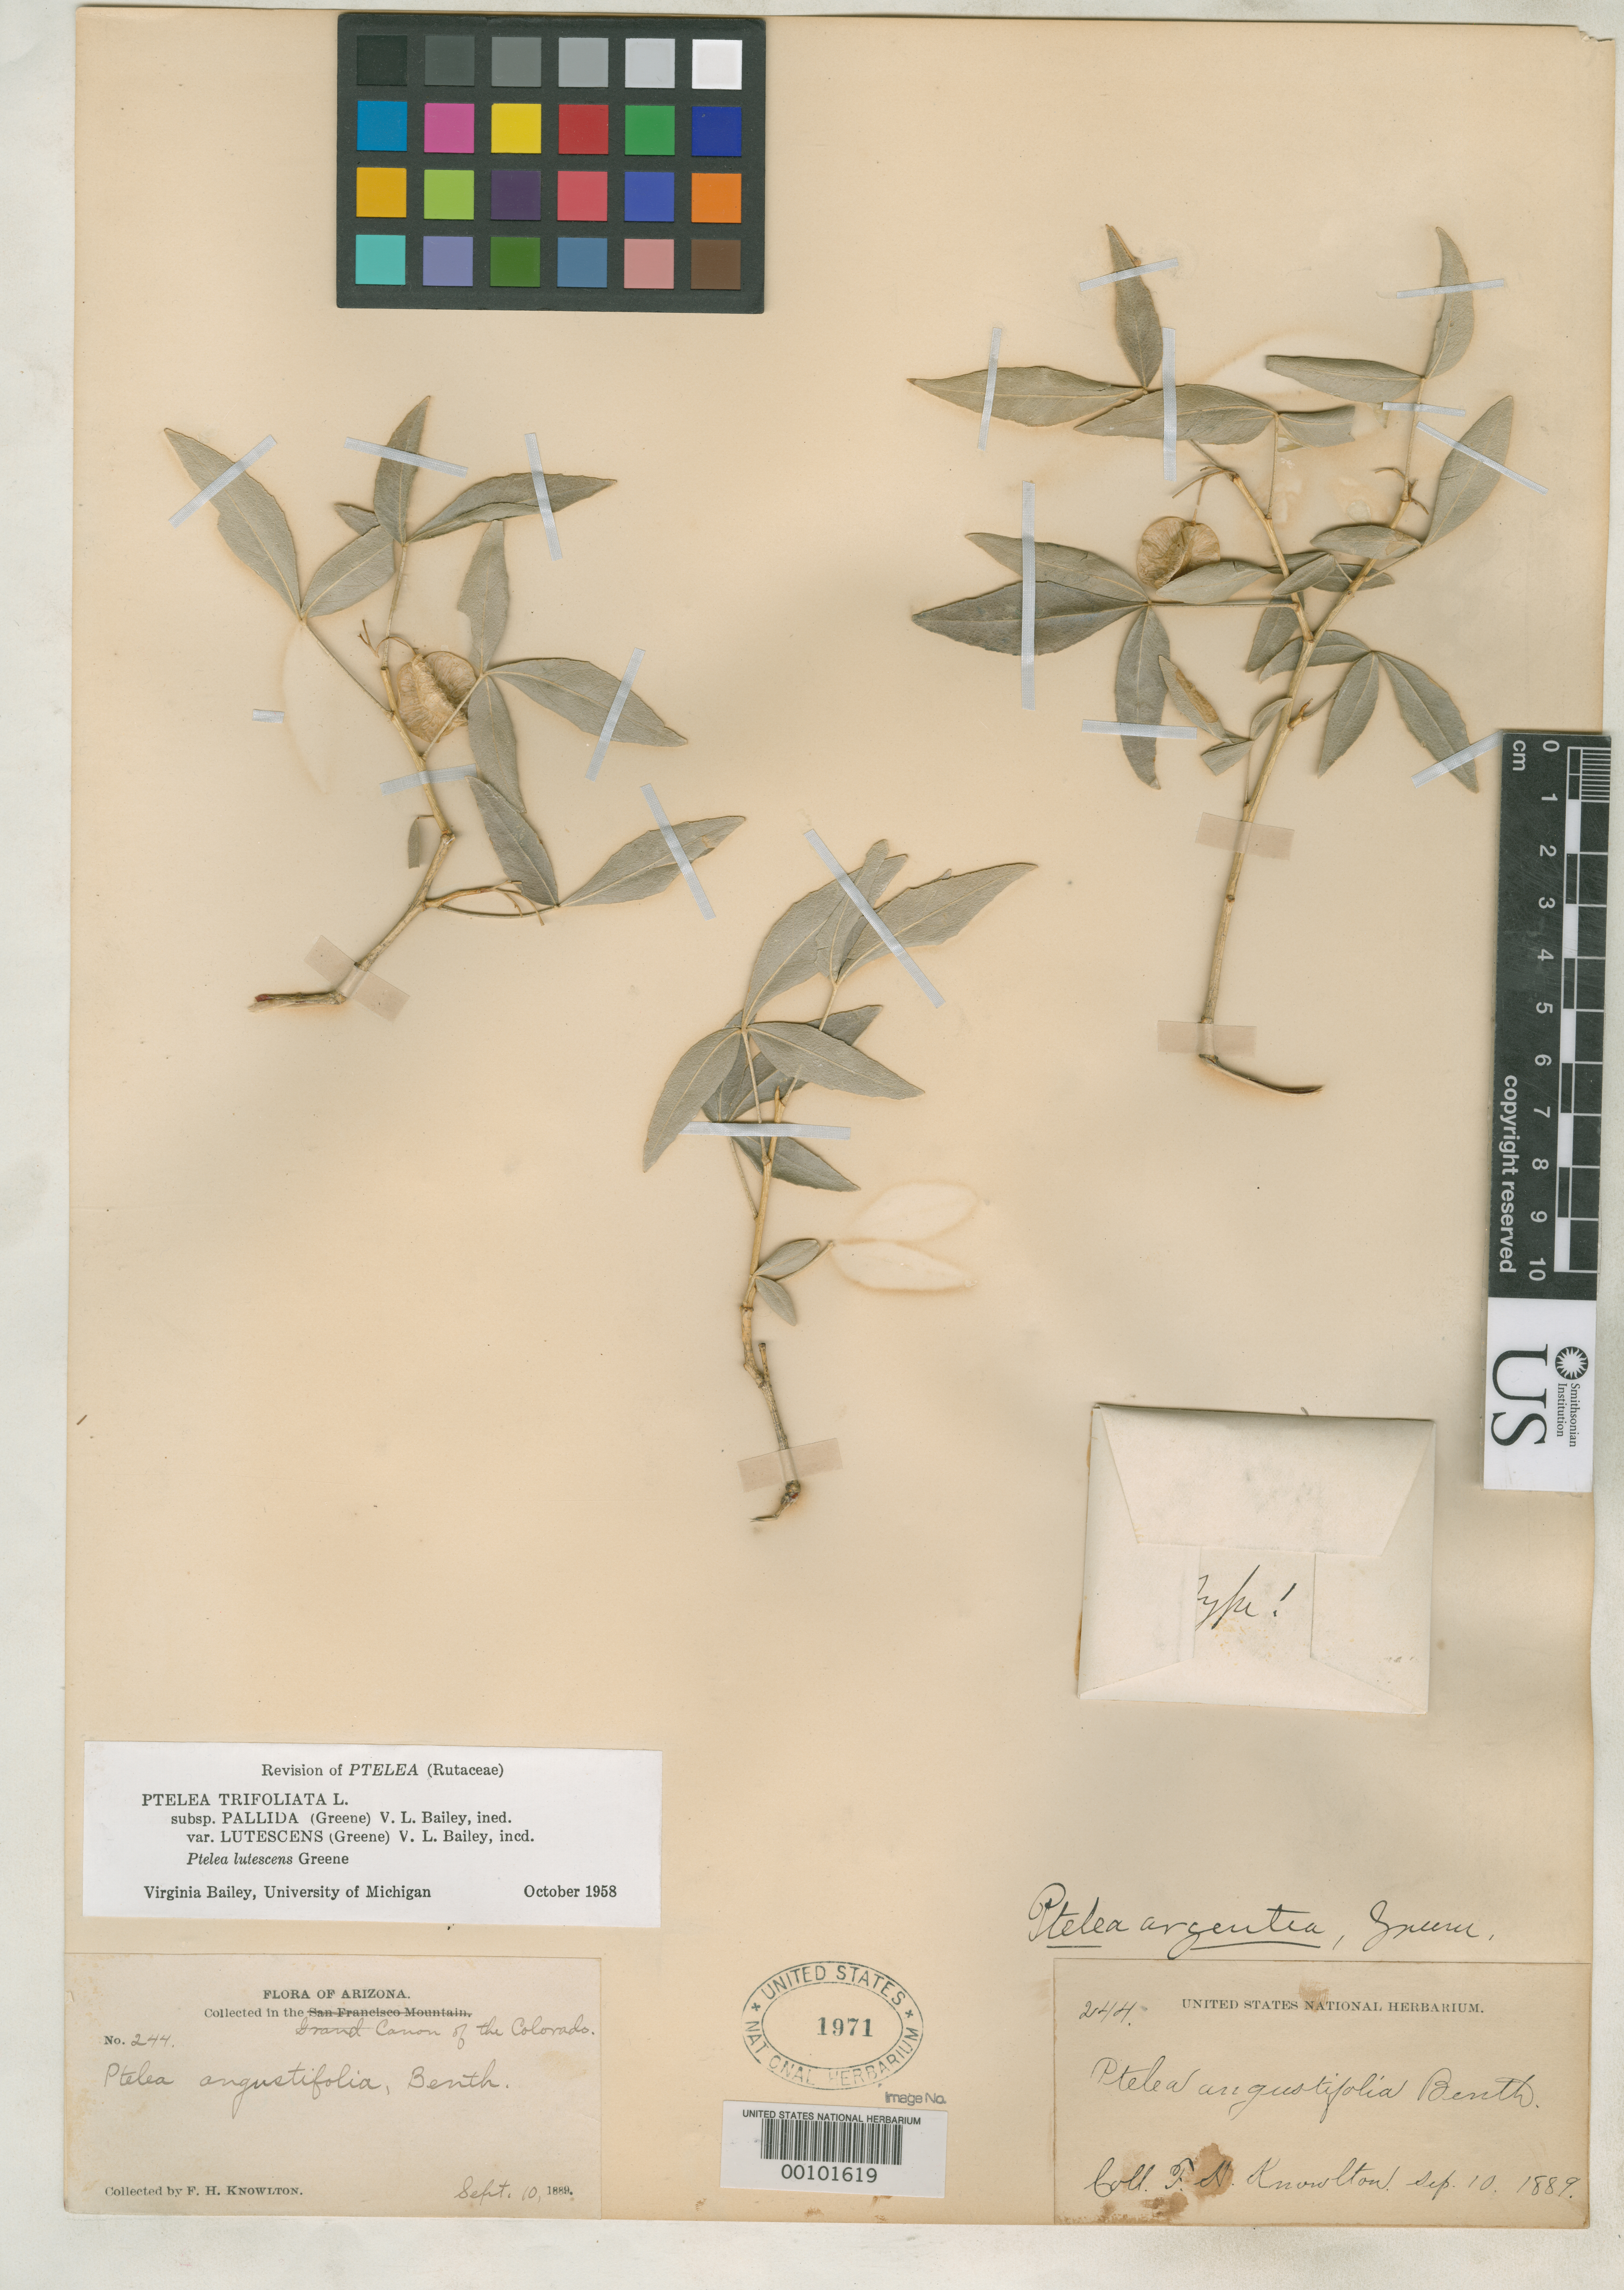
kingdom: Plantae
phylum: Tracheophyta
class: Magnoliopsida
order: Sapindales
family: Rutaceae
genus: Ptelea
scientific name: Ptelea argentea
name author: Greene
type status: Holotype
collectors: F. H. Knowlton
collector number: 244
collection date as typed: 10 Sep 1889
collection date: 1889-09-10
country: United States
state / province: Arizona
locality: Grand Canyon.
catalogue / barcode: US 1971